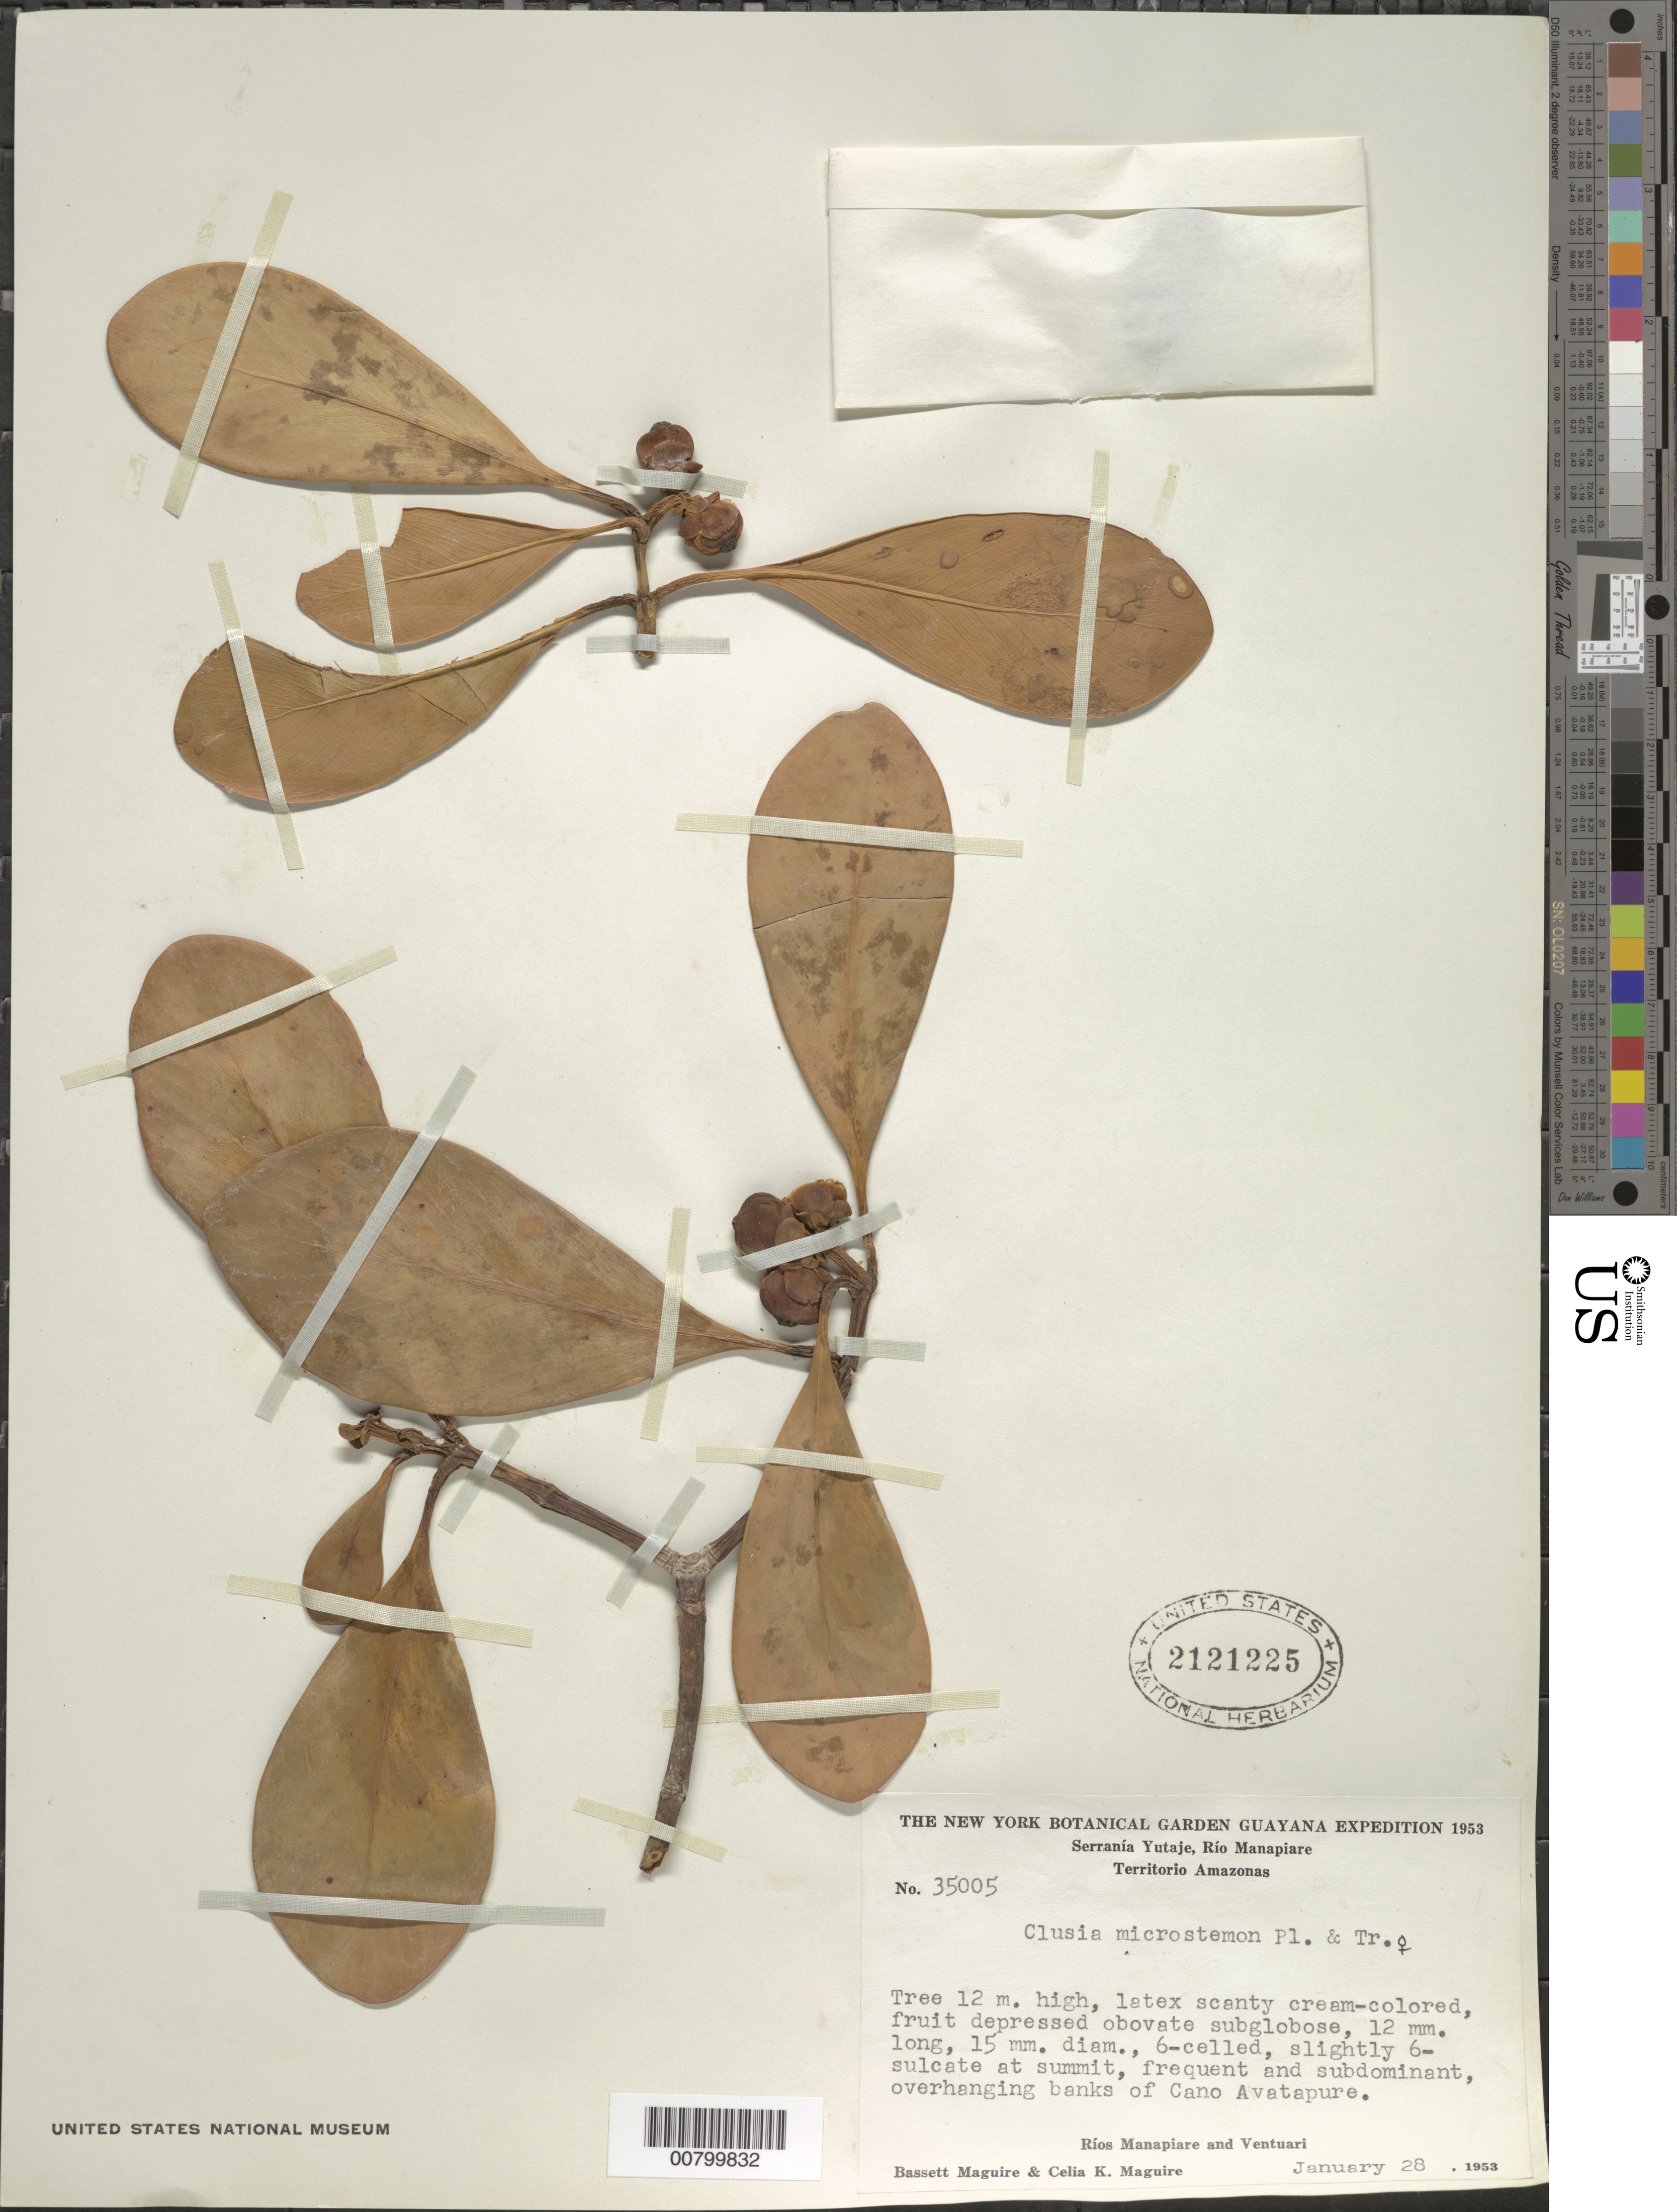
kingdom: Plantae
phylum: Tracheophyta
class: Magnoliopsida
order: Malpighiales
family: Clusiaceae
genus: Clusia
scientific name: Clusia microstemon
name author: Planch. & Triana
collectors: B. Maguire & C. K. Maguire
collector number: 35005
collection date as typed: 28-Jan-53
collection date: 1953-01-28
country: Venezuela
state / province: Amazonas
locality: Serranía Yutajé, Caño Avatapure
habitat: Overhanging banks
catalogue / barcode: US 2121225